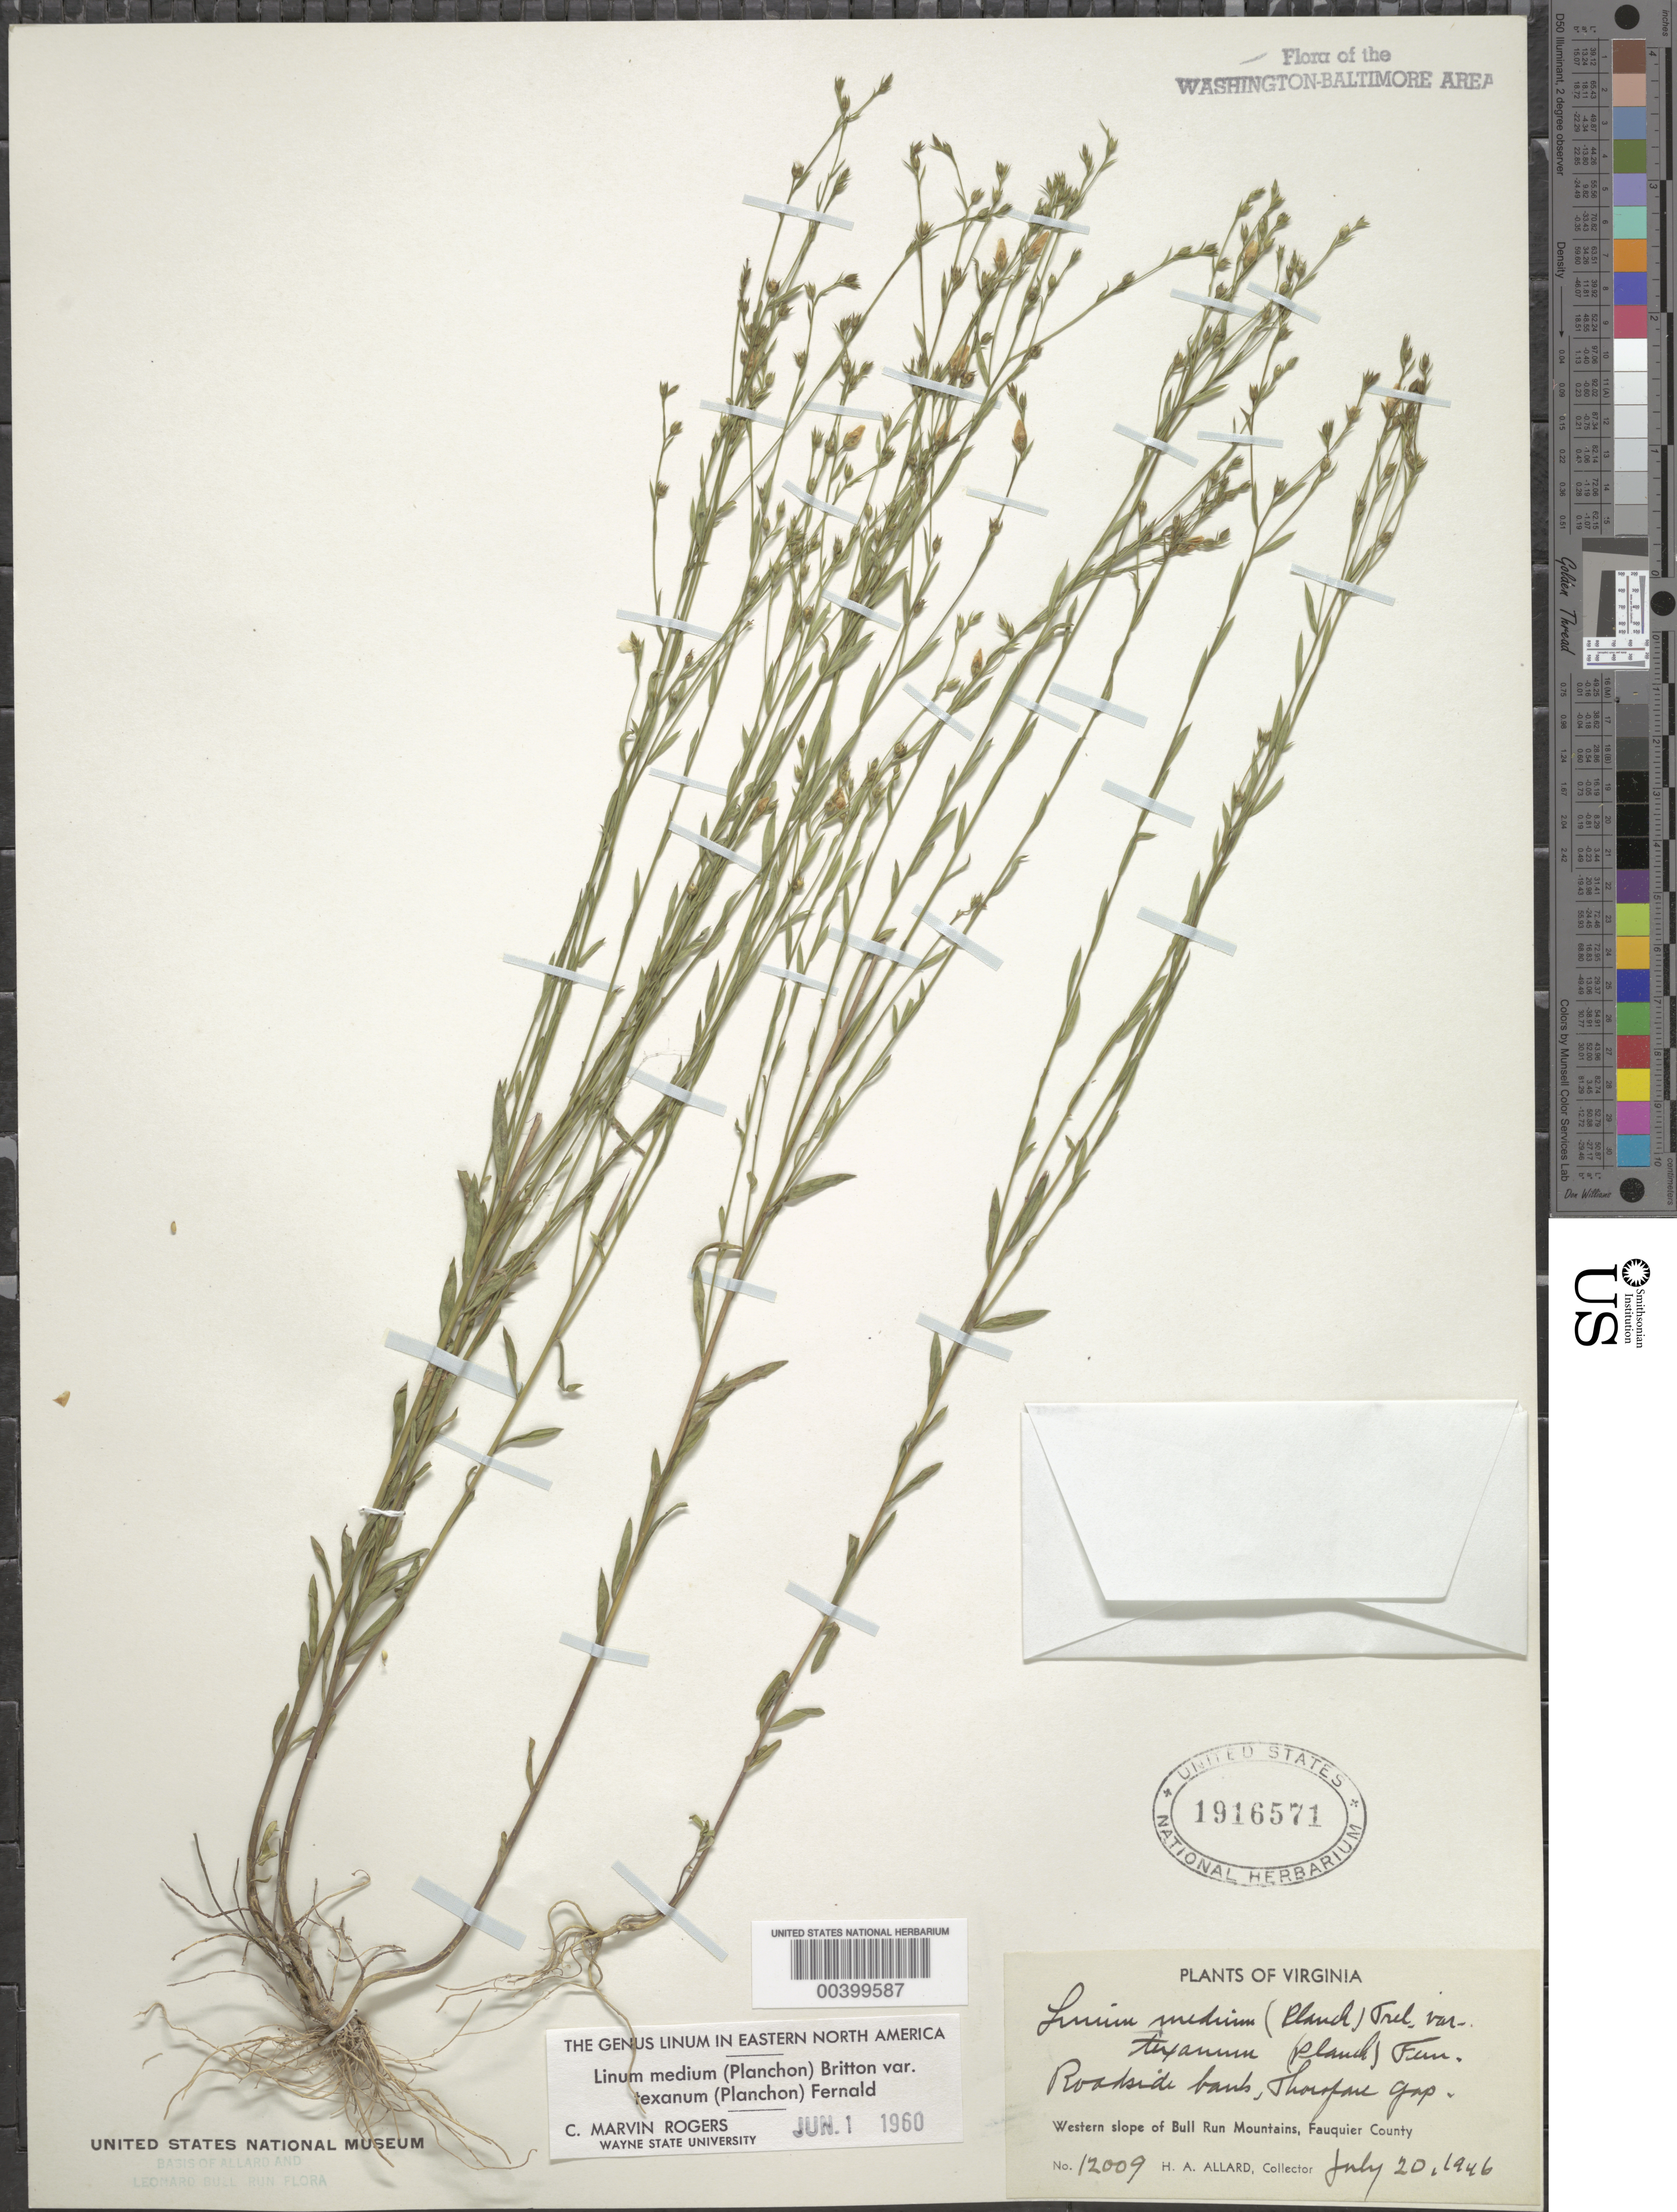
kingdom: Plantae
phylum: Tracheophyta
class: Magnoliopsida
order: Malpighiales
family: Linaceae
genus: Linum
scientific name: Linum medium var. texanum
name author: (Planch.) Fernald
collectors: H. A. Allard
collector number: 12009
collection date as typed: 20 Jul 1946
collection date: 1946-07-20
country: United States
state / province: Virginia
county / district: Fauquier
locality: Thorofare Gap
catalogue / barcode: US 1916571